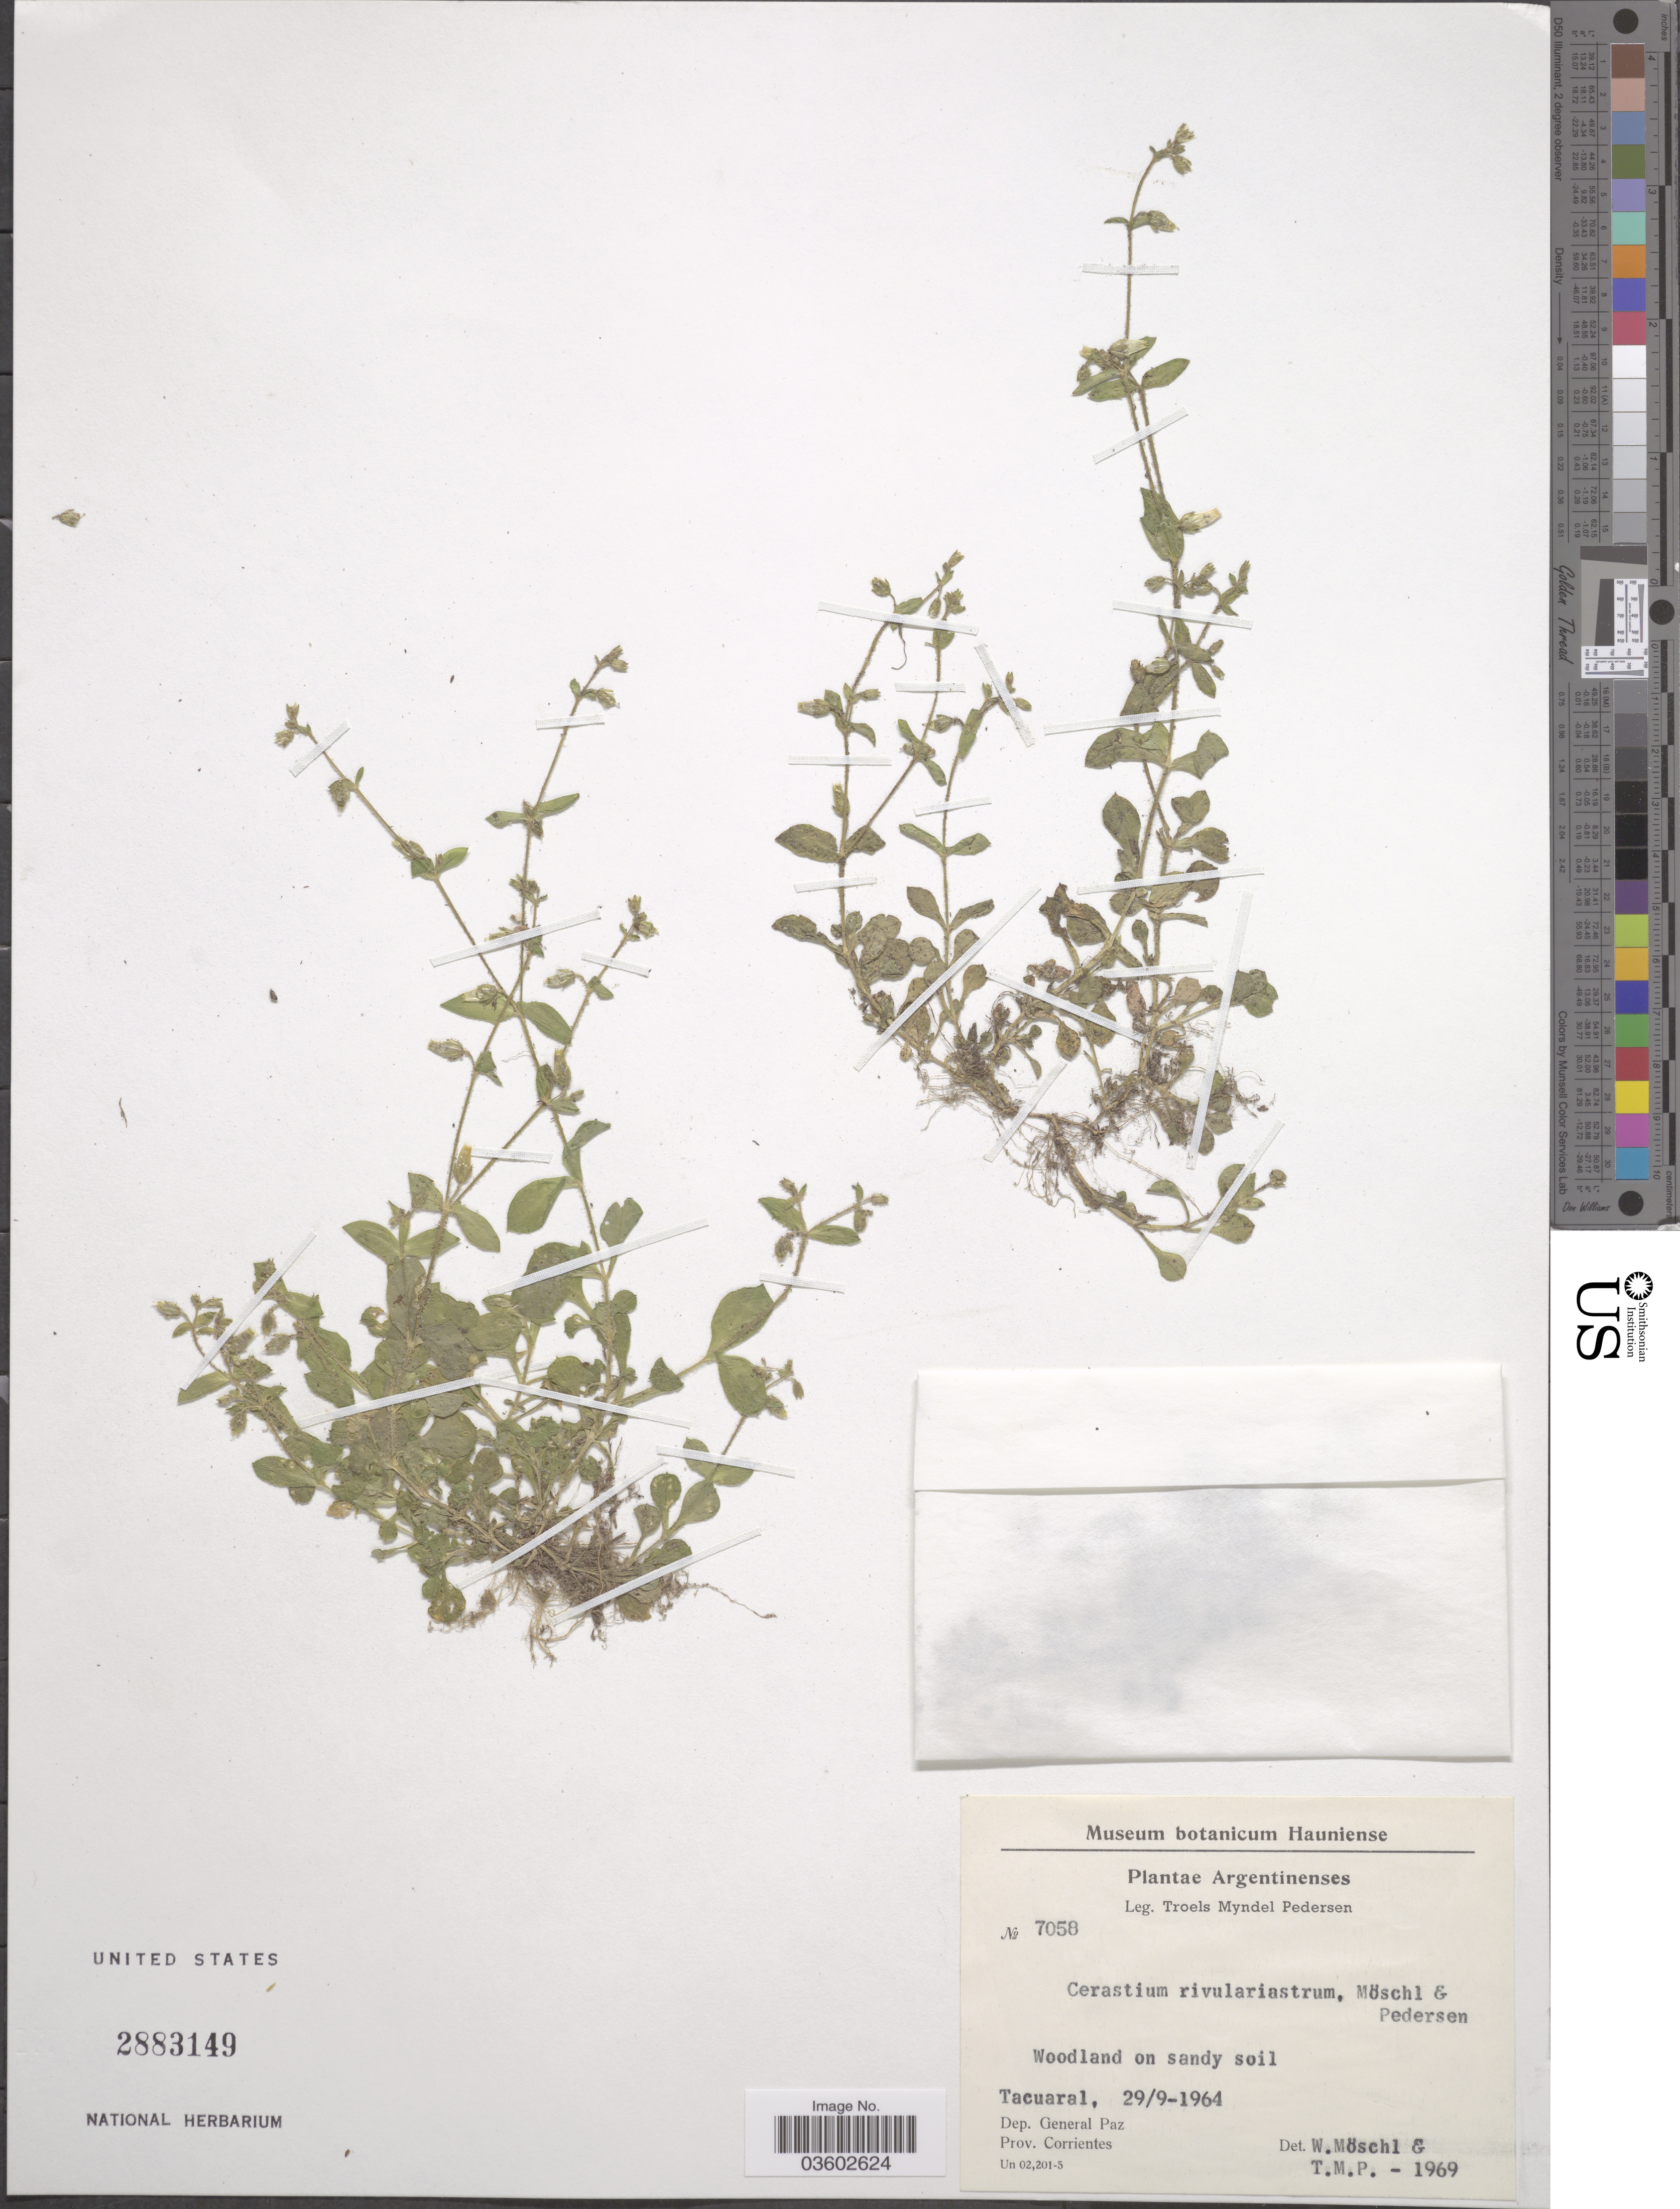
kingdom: Plantae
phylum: Tracheophyta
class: Magnoliopsida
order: Caryophyllales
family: Caryophyllaceae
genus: Cerastium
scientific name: Cerastium rivulariastrum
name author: Moschl & Pedersen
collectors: T. Pederson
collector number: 7058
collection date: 1964-09-29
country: Argentina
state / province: Corrientes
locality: Tacuaral, Dep. General Paz.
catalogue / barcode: US 2883149